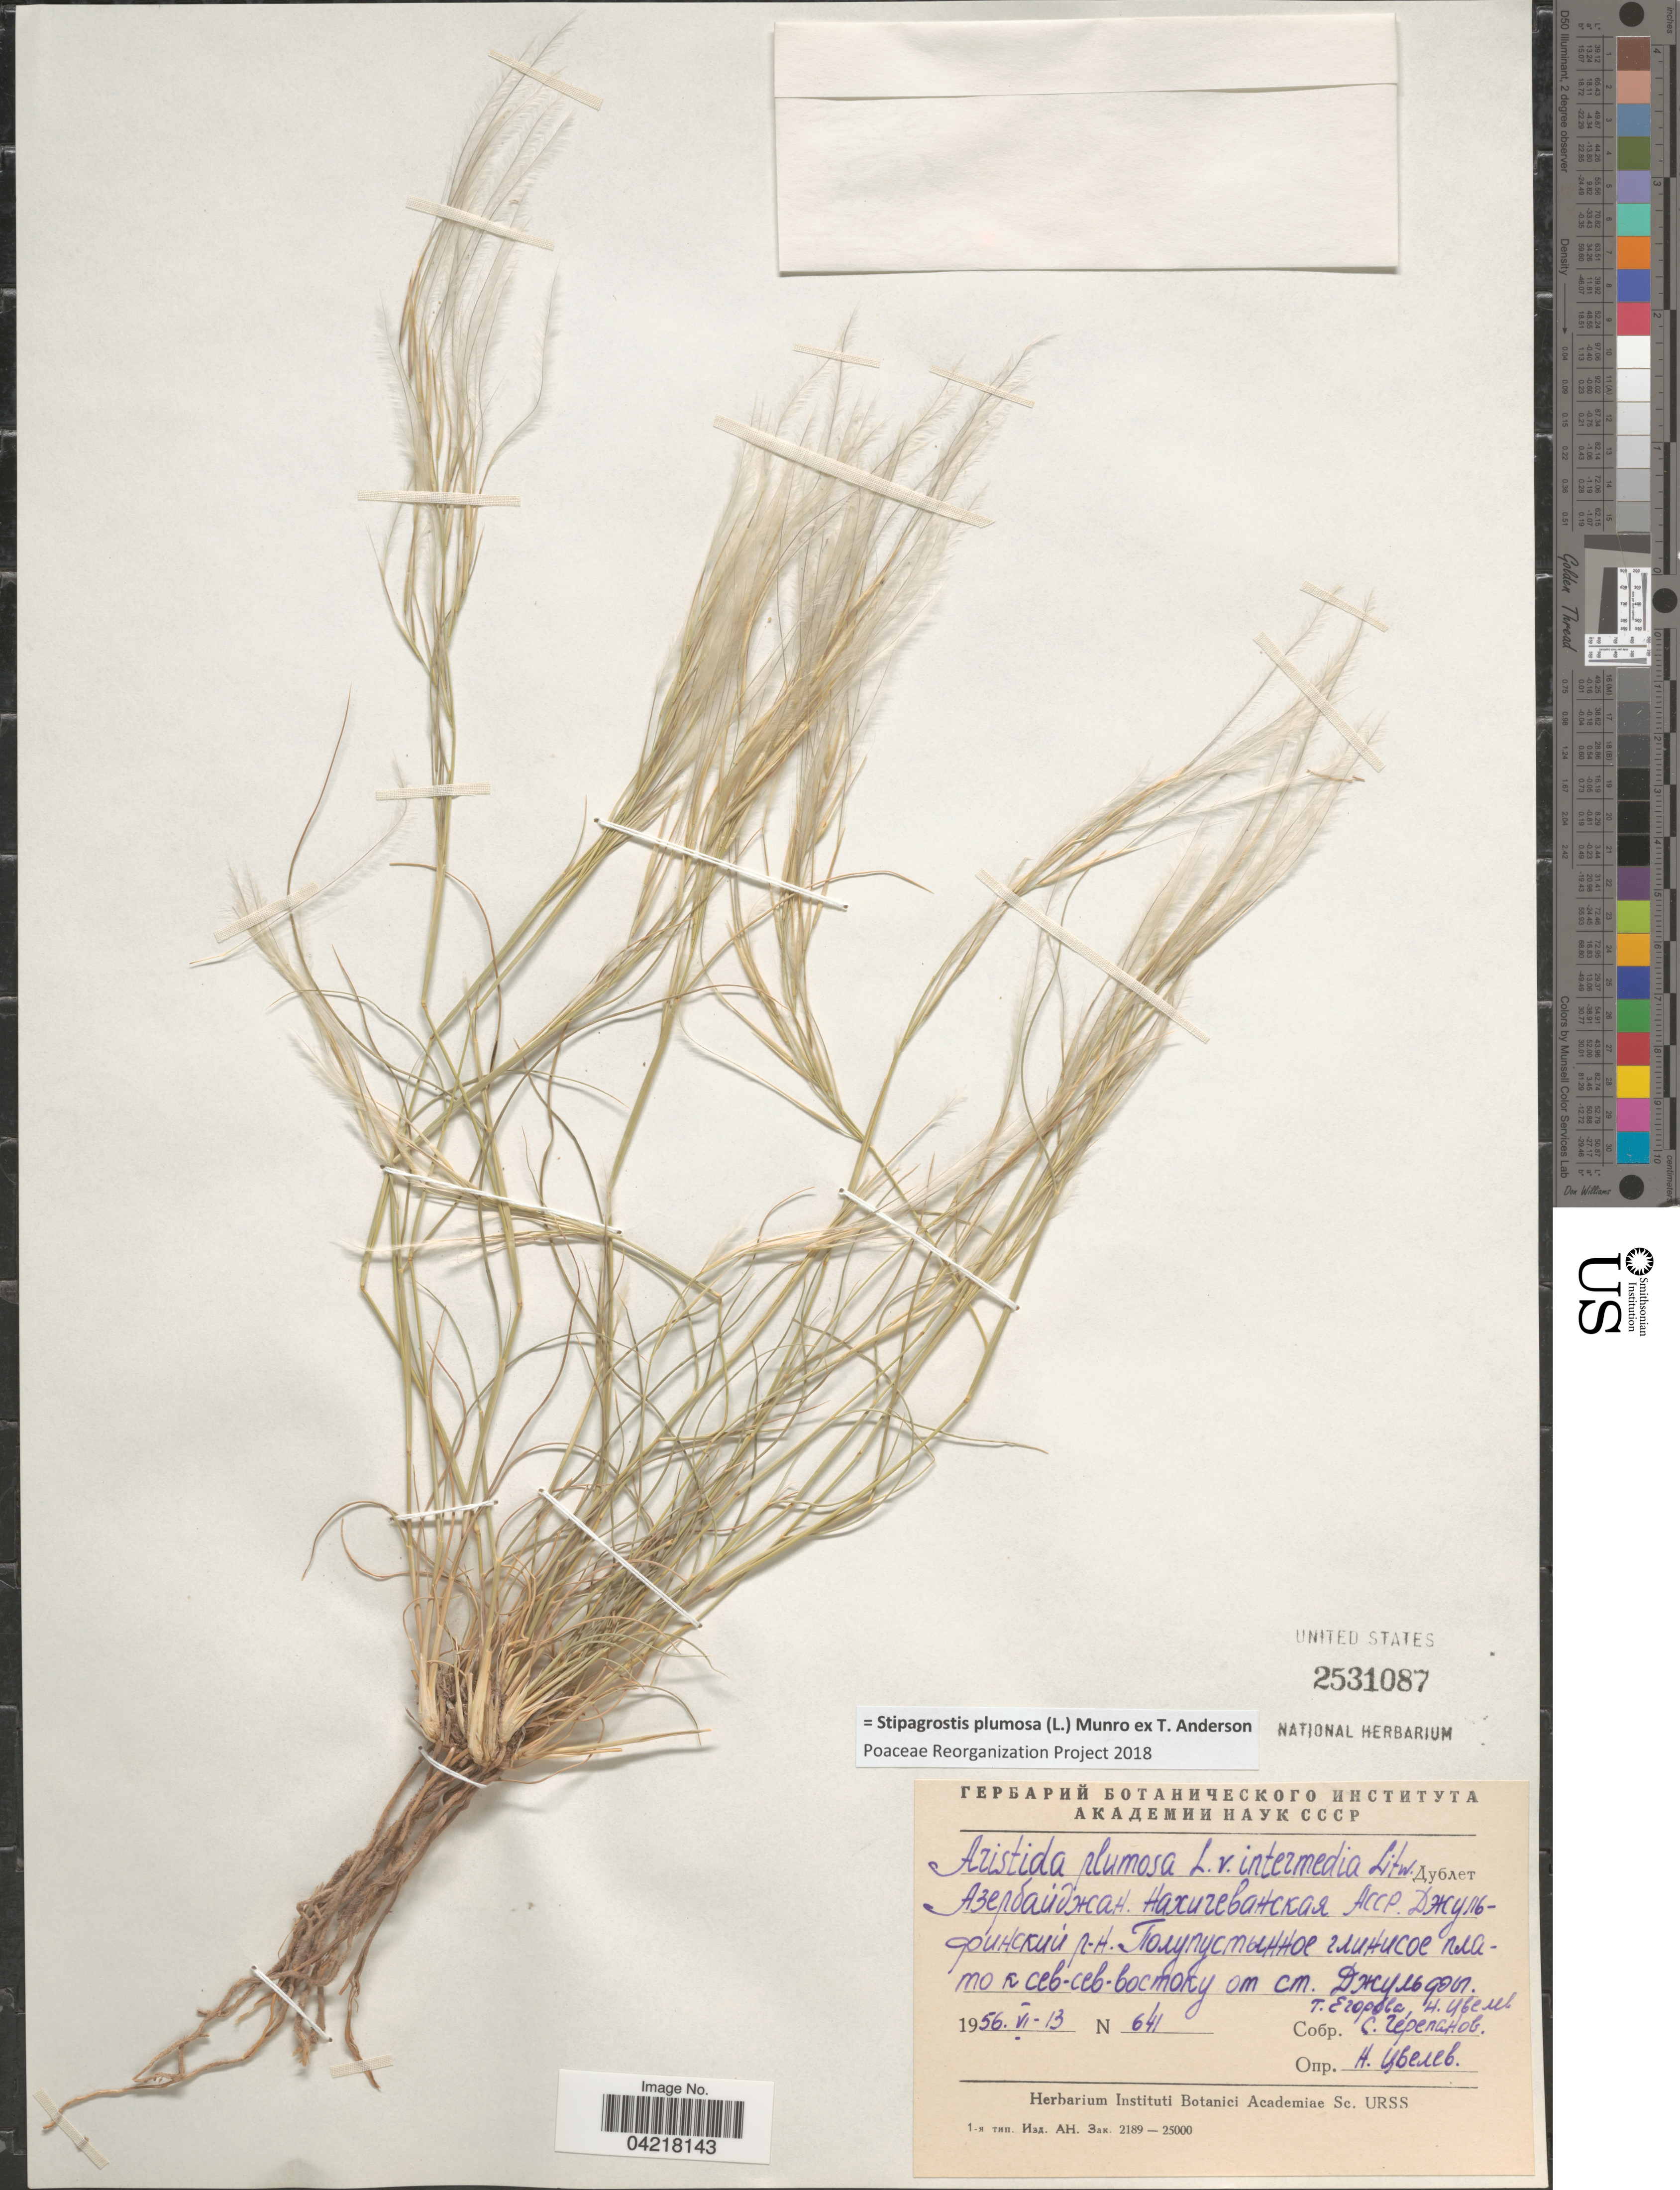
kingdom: Plantae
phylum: Tracheophyta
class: Liliopsida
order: Poales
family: Poaceae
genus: Stipagrostis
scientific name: Stipagrostis plumosa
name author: (L.) Munro ex T. Anderson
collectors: T. Egorova, N. Tsvelev & S. Cherepanov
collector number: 641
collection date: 1956-06-13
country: Azerbaijan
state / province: Nakhchivan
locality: NNE from Dzhulfa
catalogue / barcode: US 2531087